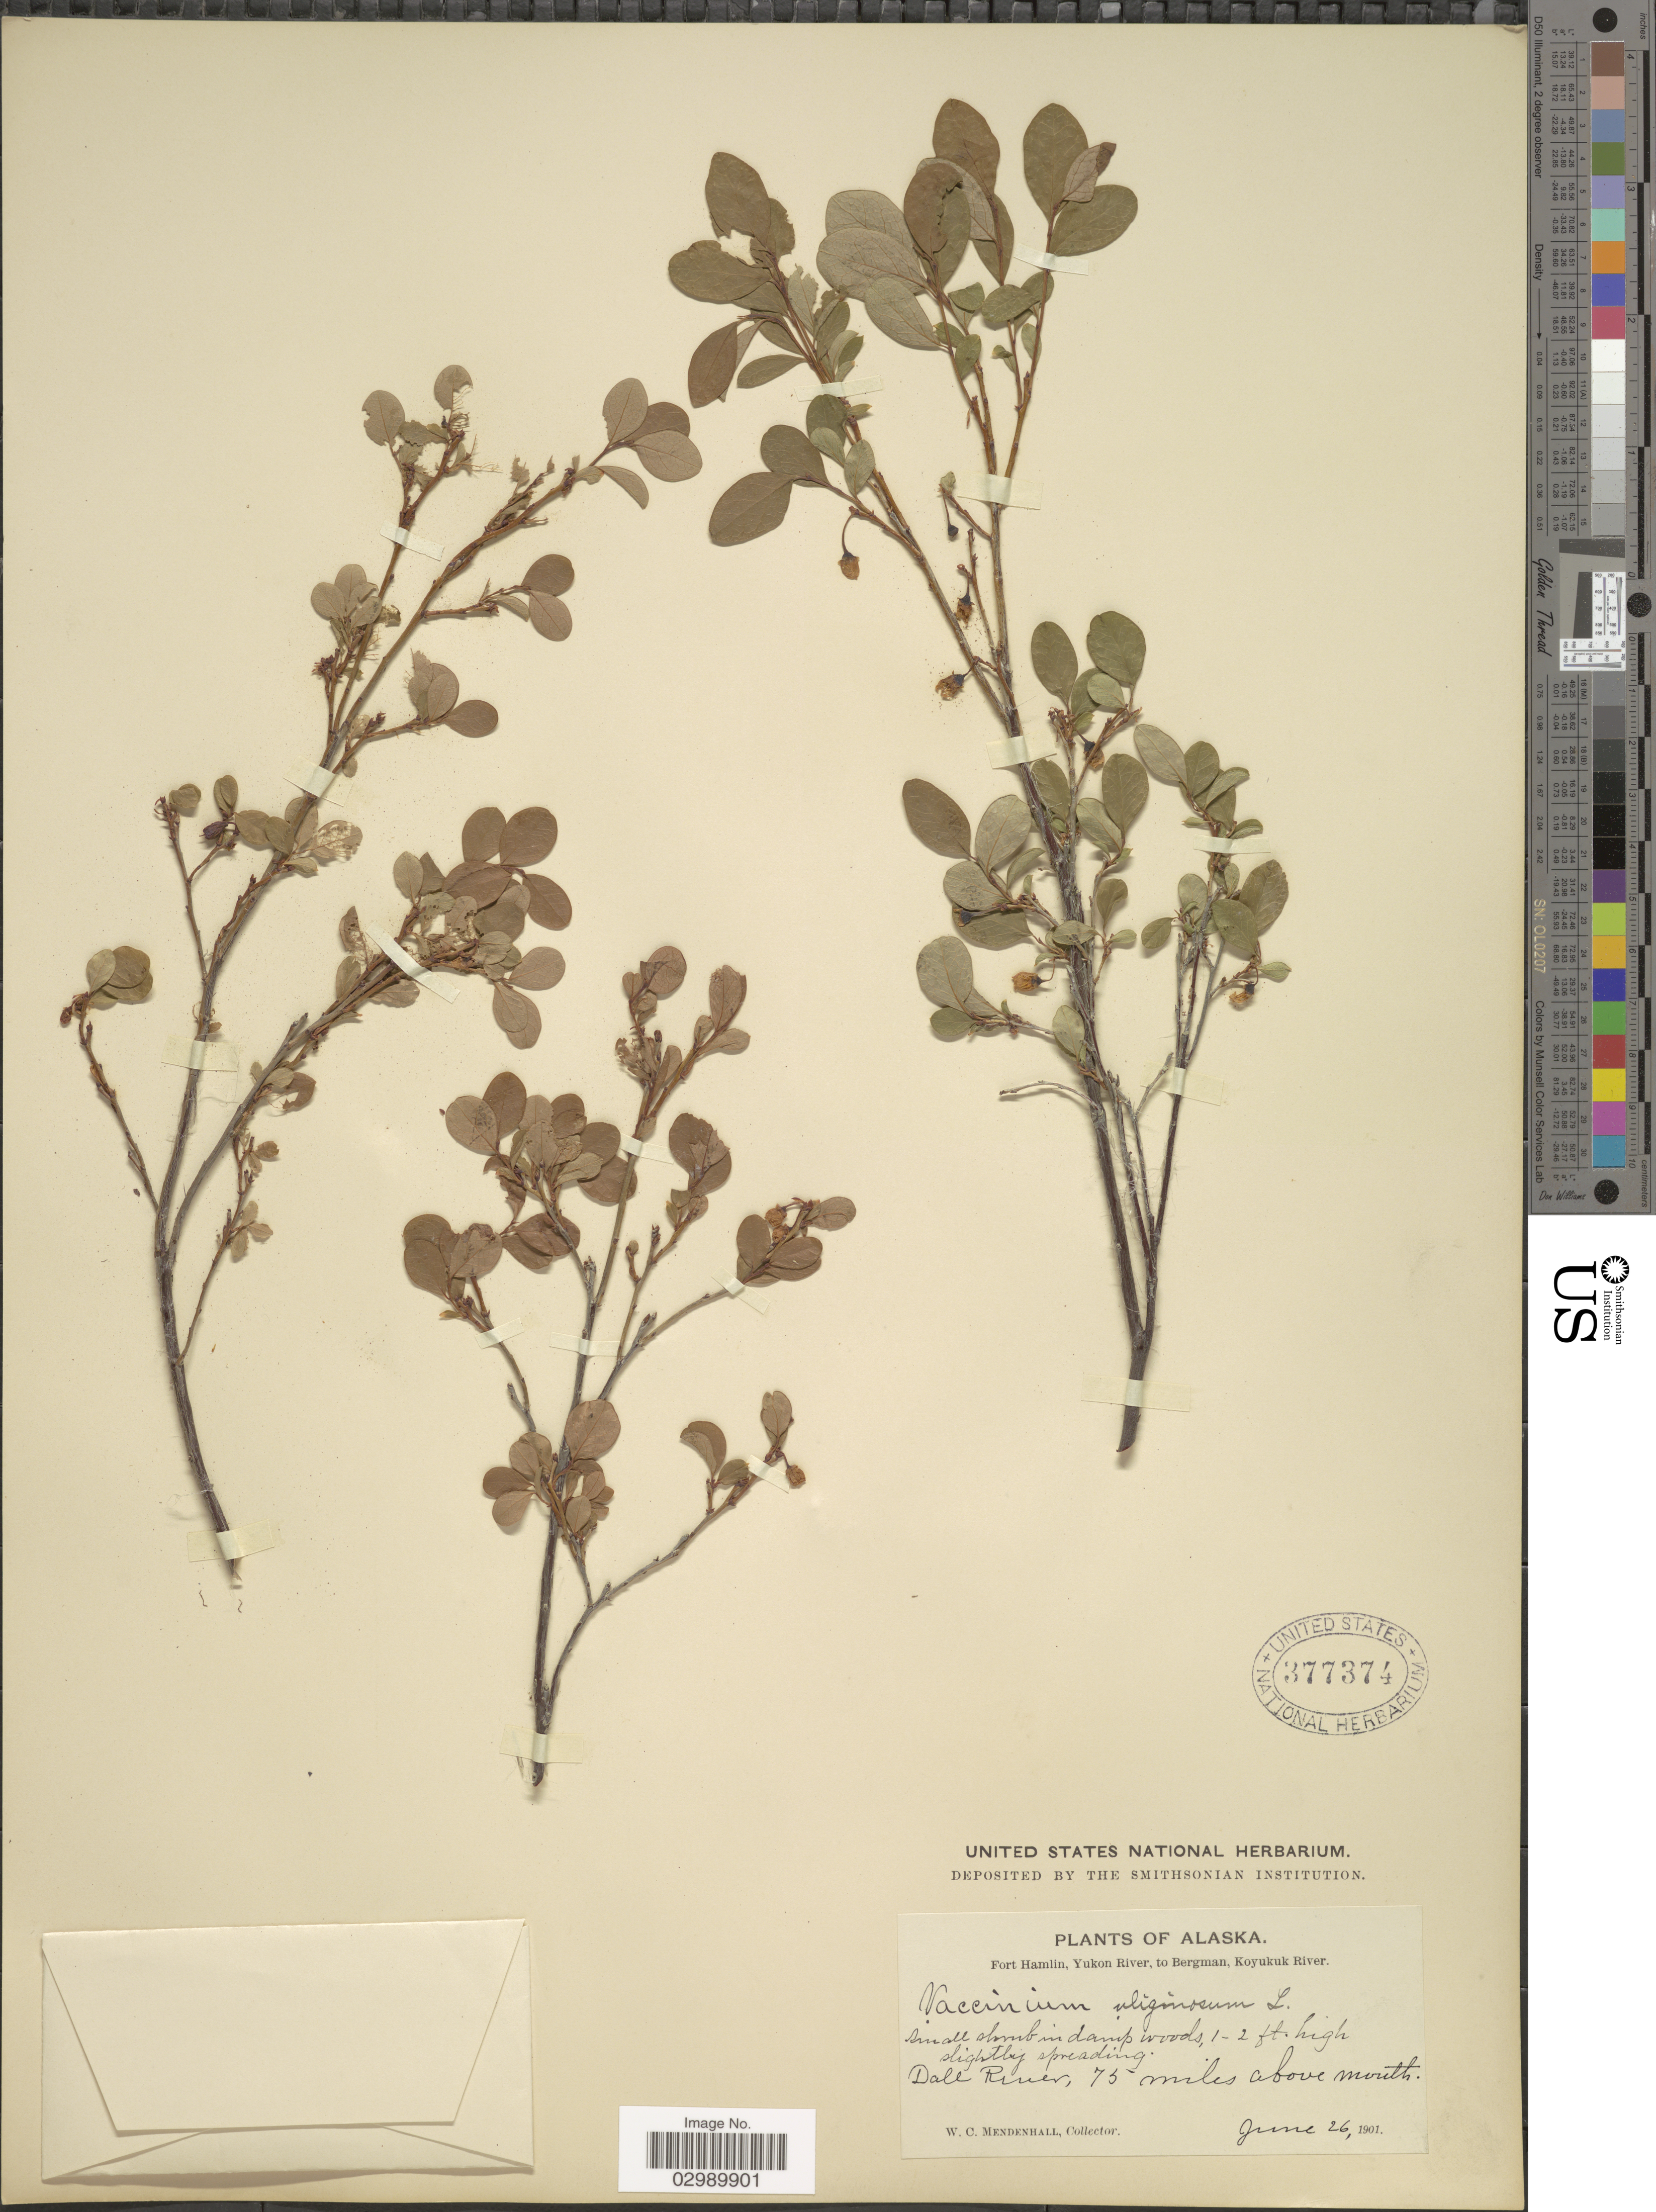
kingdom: Plantae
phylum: Tracheophyta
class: Magnoliopsida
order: Ericales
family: Ericaceae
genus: Vaccinium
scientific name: Vaccinium uliginosum var. alpinum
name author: Bigelow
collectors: W. Mendenhall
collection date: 1901-06-26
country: United States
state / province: Alaska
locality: Fort Hamlin, Yukon River, to Bergman, Koyukuk River, Dall River, 75 miles above mouth.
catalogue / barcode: US 377374